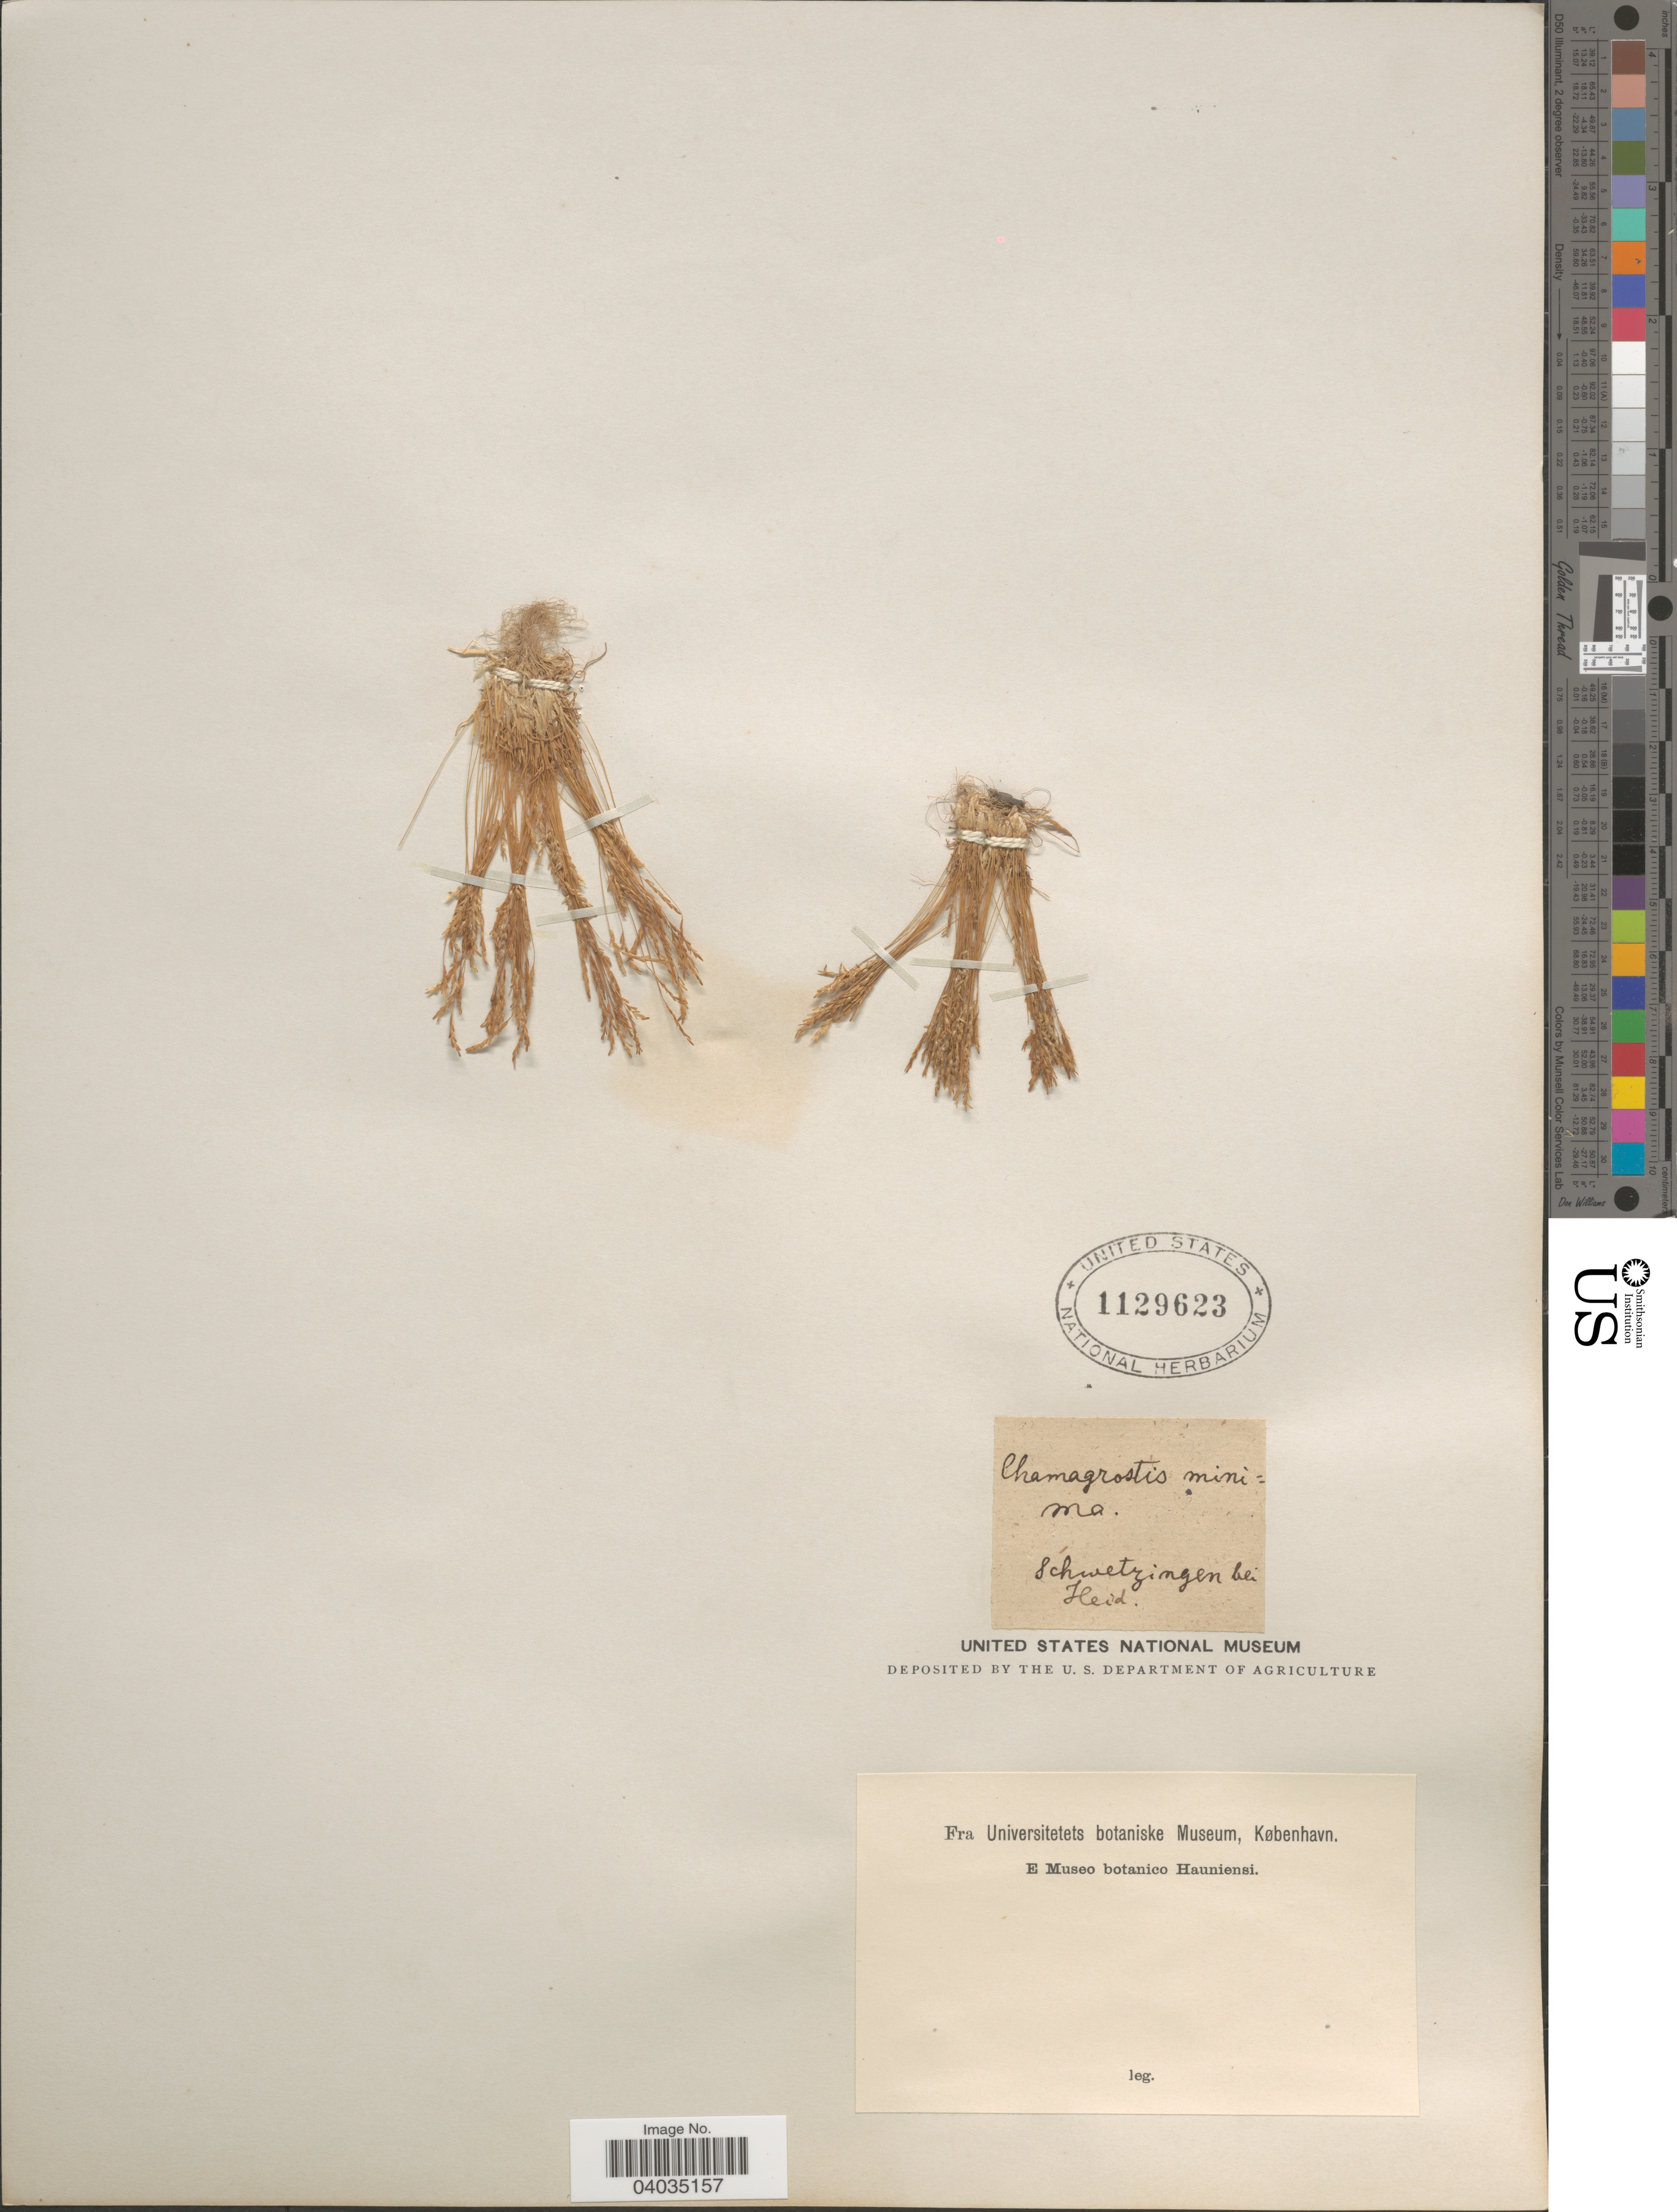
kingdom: Plantae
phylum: Tracheophyta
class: Liliopsida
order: Poales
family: Poaceae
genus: Mibora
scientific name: Mibora minima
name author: (L.) Desv.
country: Germany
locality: Schwetzingen bei Heid.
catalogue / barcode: US 1129623